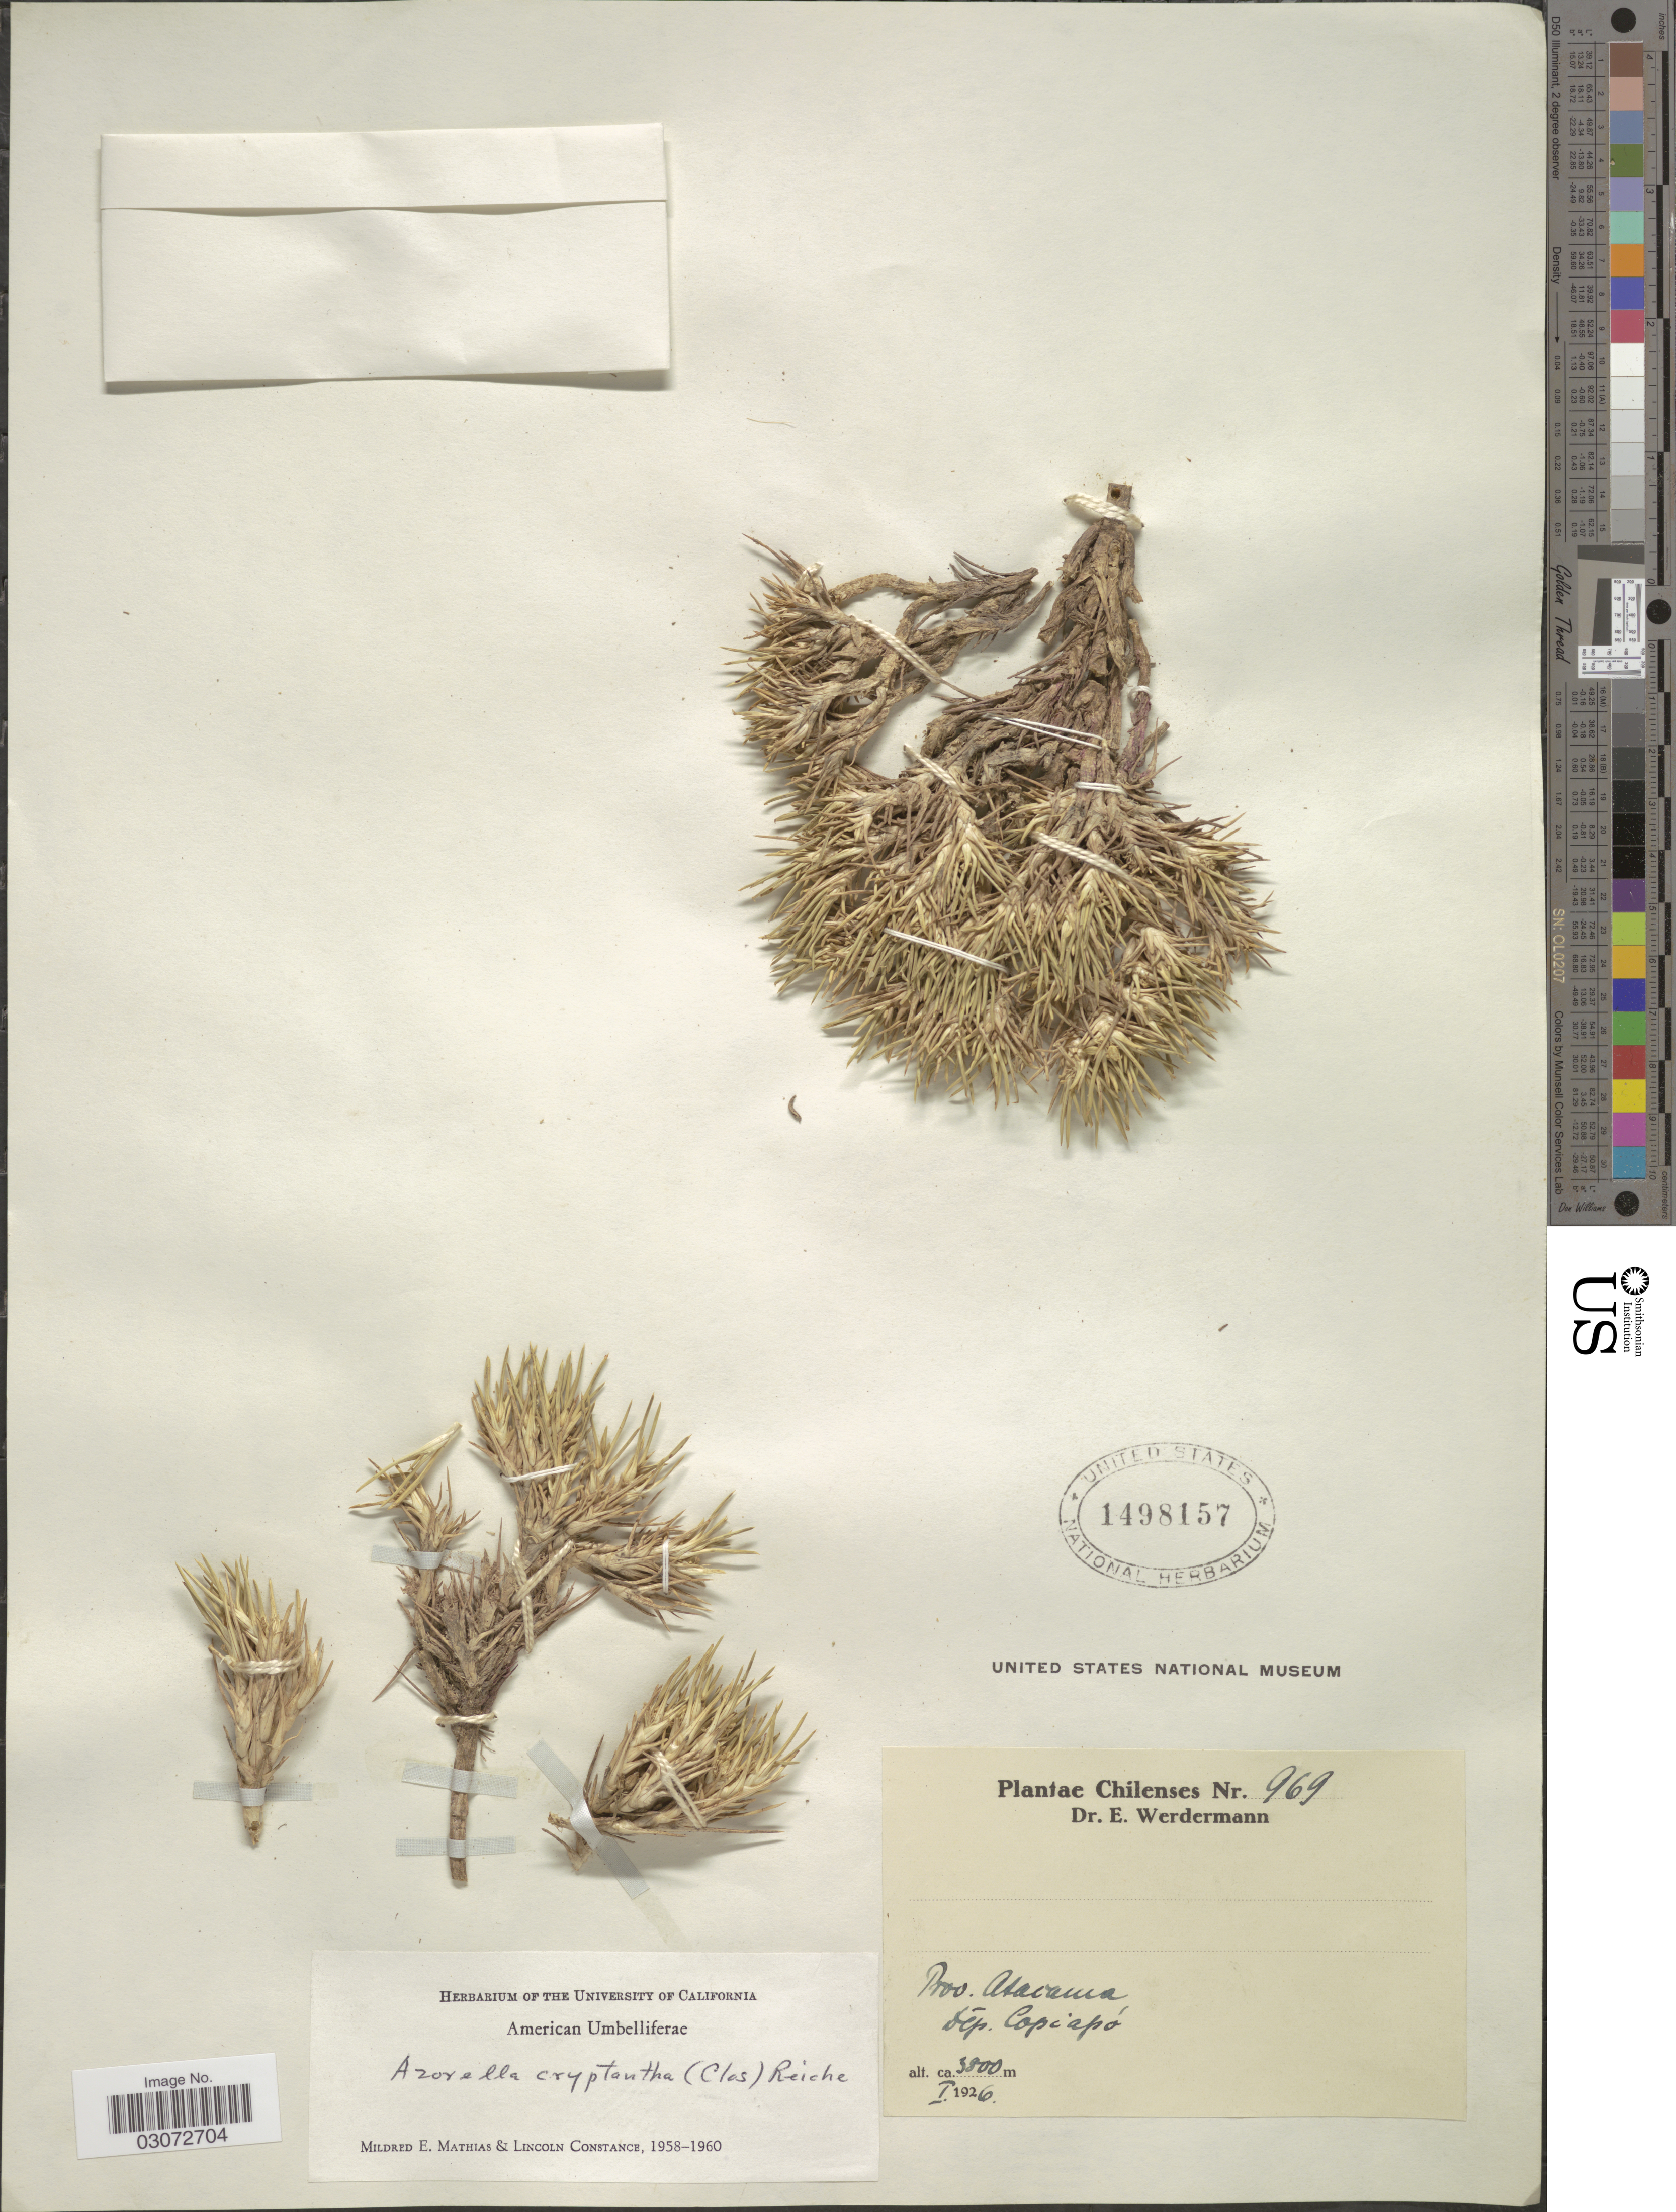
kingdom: Plantae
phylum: Tracheophyta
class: Magnoliopsida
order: Apiales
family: Apiaceae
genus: Azorella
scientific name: Azorella cryptantha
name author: (Clos) Reiche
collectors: E. Werdermann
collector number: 969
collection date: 1926-01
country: Chile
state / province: Atacama (III)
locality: Prov. Atacama. Dep. Copiapó.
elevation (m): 3800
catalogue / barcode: US 1498157